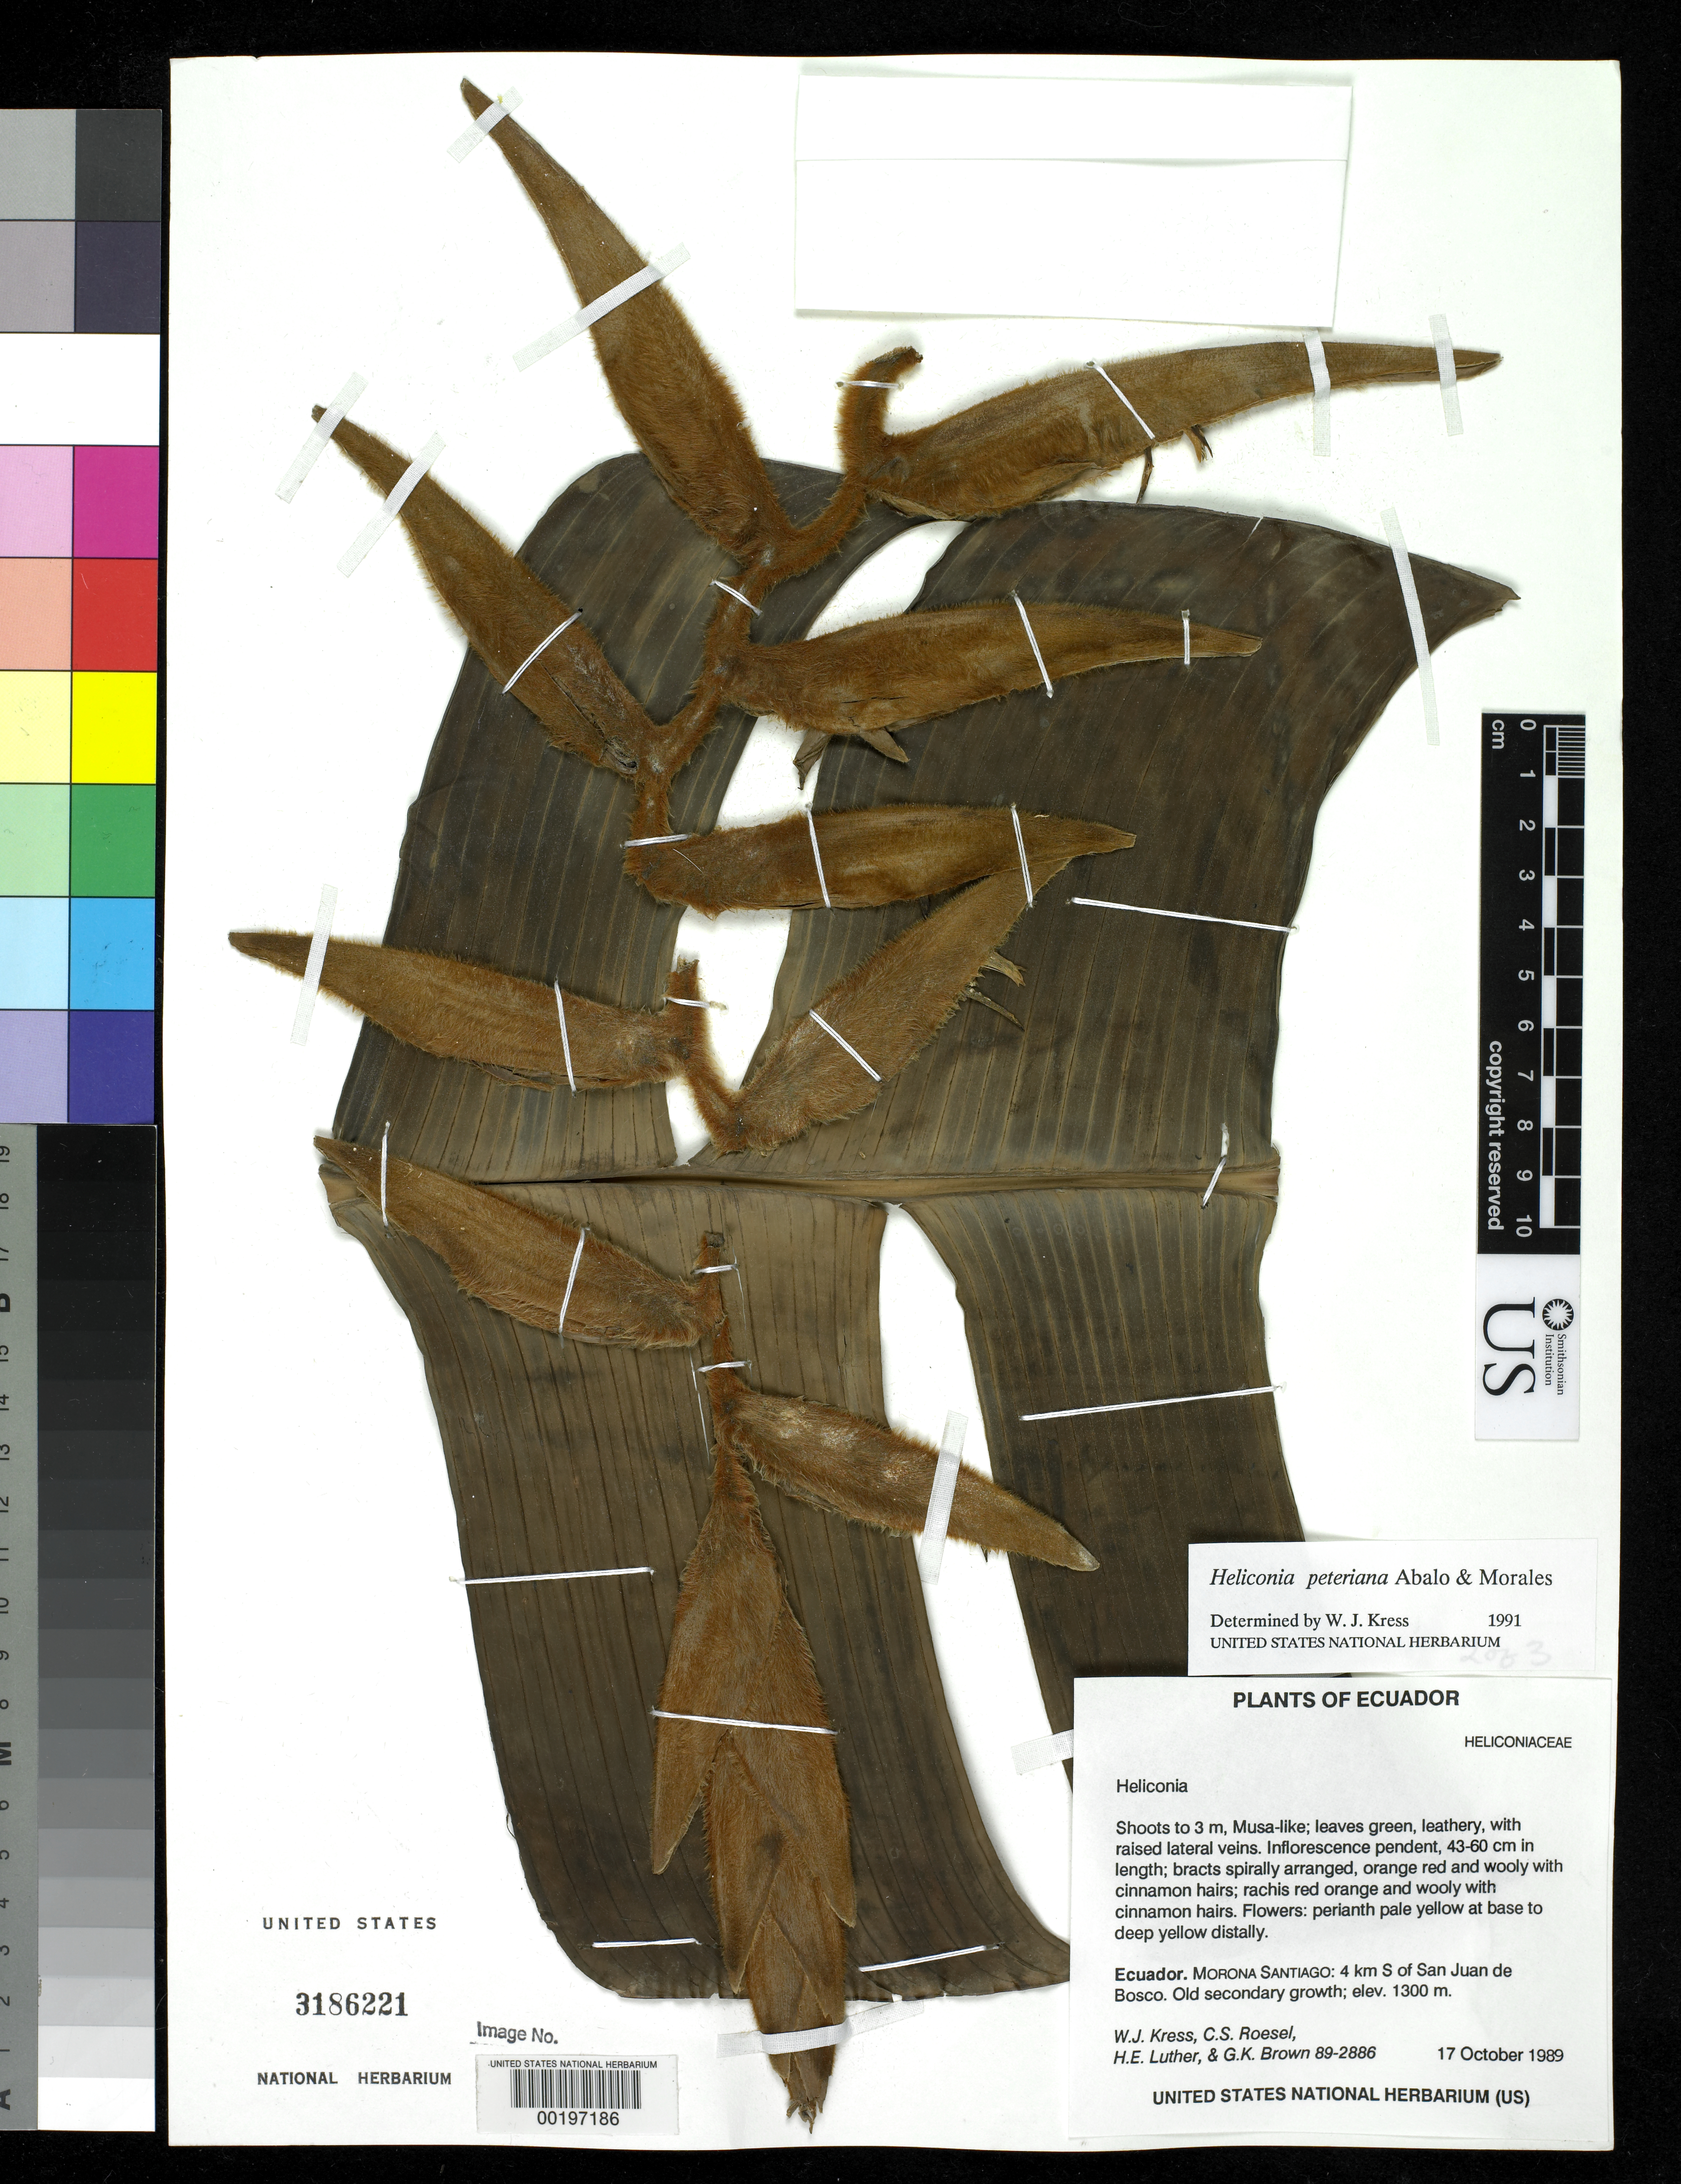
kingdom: Plantae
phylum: Tracheophyta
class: Liliopsida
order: Zingiberales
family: Heliconiaceae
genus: Heliconia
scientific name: Heliconia peteriana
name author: Abalo & G. Morales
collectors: W. J. Kress, C. S. Roesel, Harry E. Luther & G. K. Brown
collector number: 89-2886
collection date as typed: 17 Oct 1989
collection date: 1989-10-17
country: Ecuador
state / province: Morona-Santiago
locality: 4 km S of San Juan de bosco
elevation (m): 1300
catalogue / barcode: US 3186221